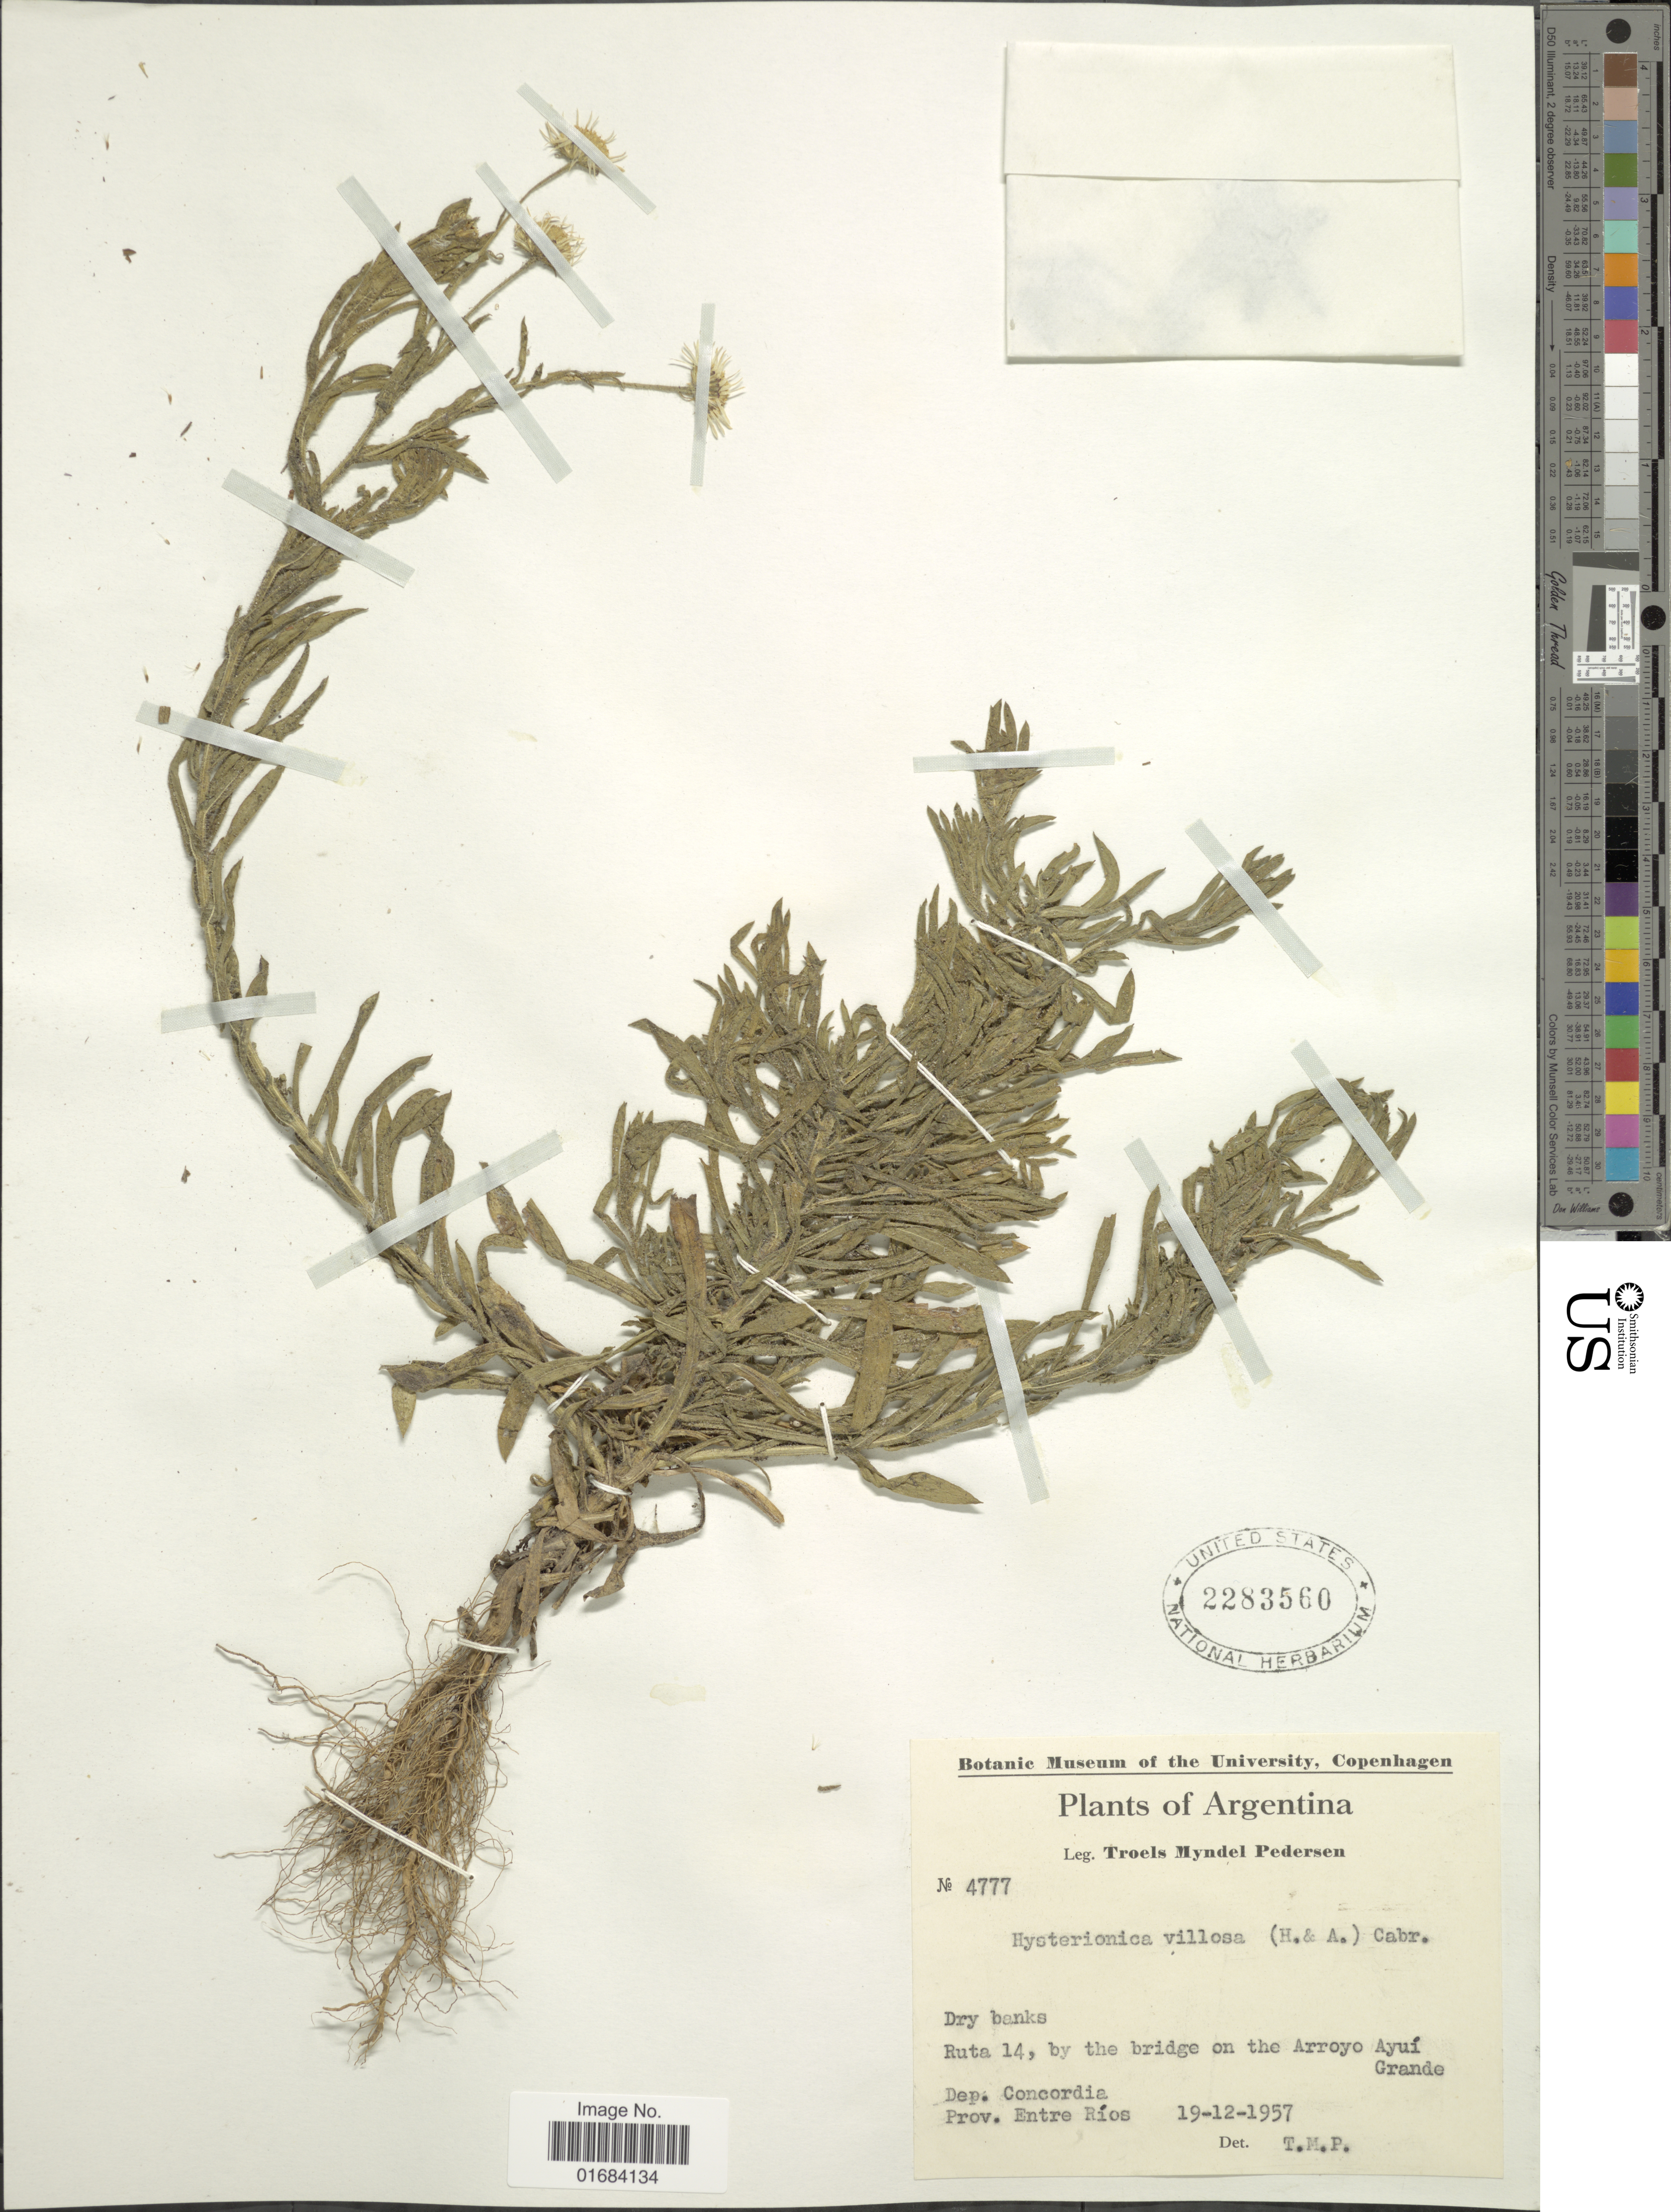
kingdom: Plantae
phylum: Tracheophyta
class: Magnoliopsida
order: Asterales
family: Asteraceae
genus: Hysterionica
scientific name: Hysterionica villosa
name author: (Hook. & Arn.) Cabrera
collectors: T. Pederson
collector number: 4777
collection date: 1957-12-19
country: Argentina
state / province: Entre Rios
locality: Dry banks, Ruta 14, by the bridge on the Arroyo Ayuí Grande, Dep. Concordia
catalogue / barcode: US 2283560